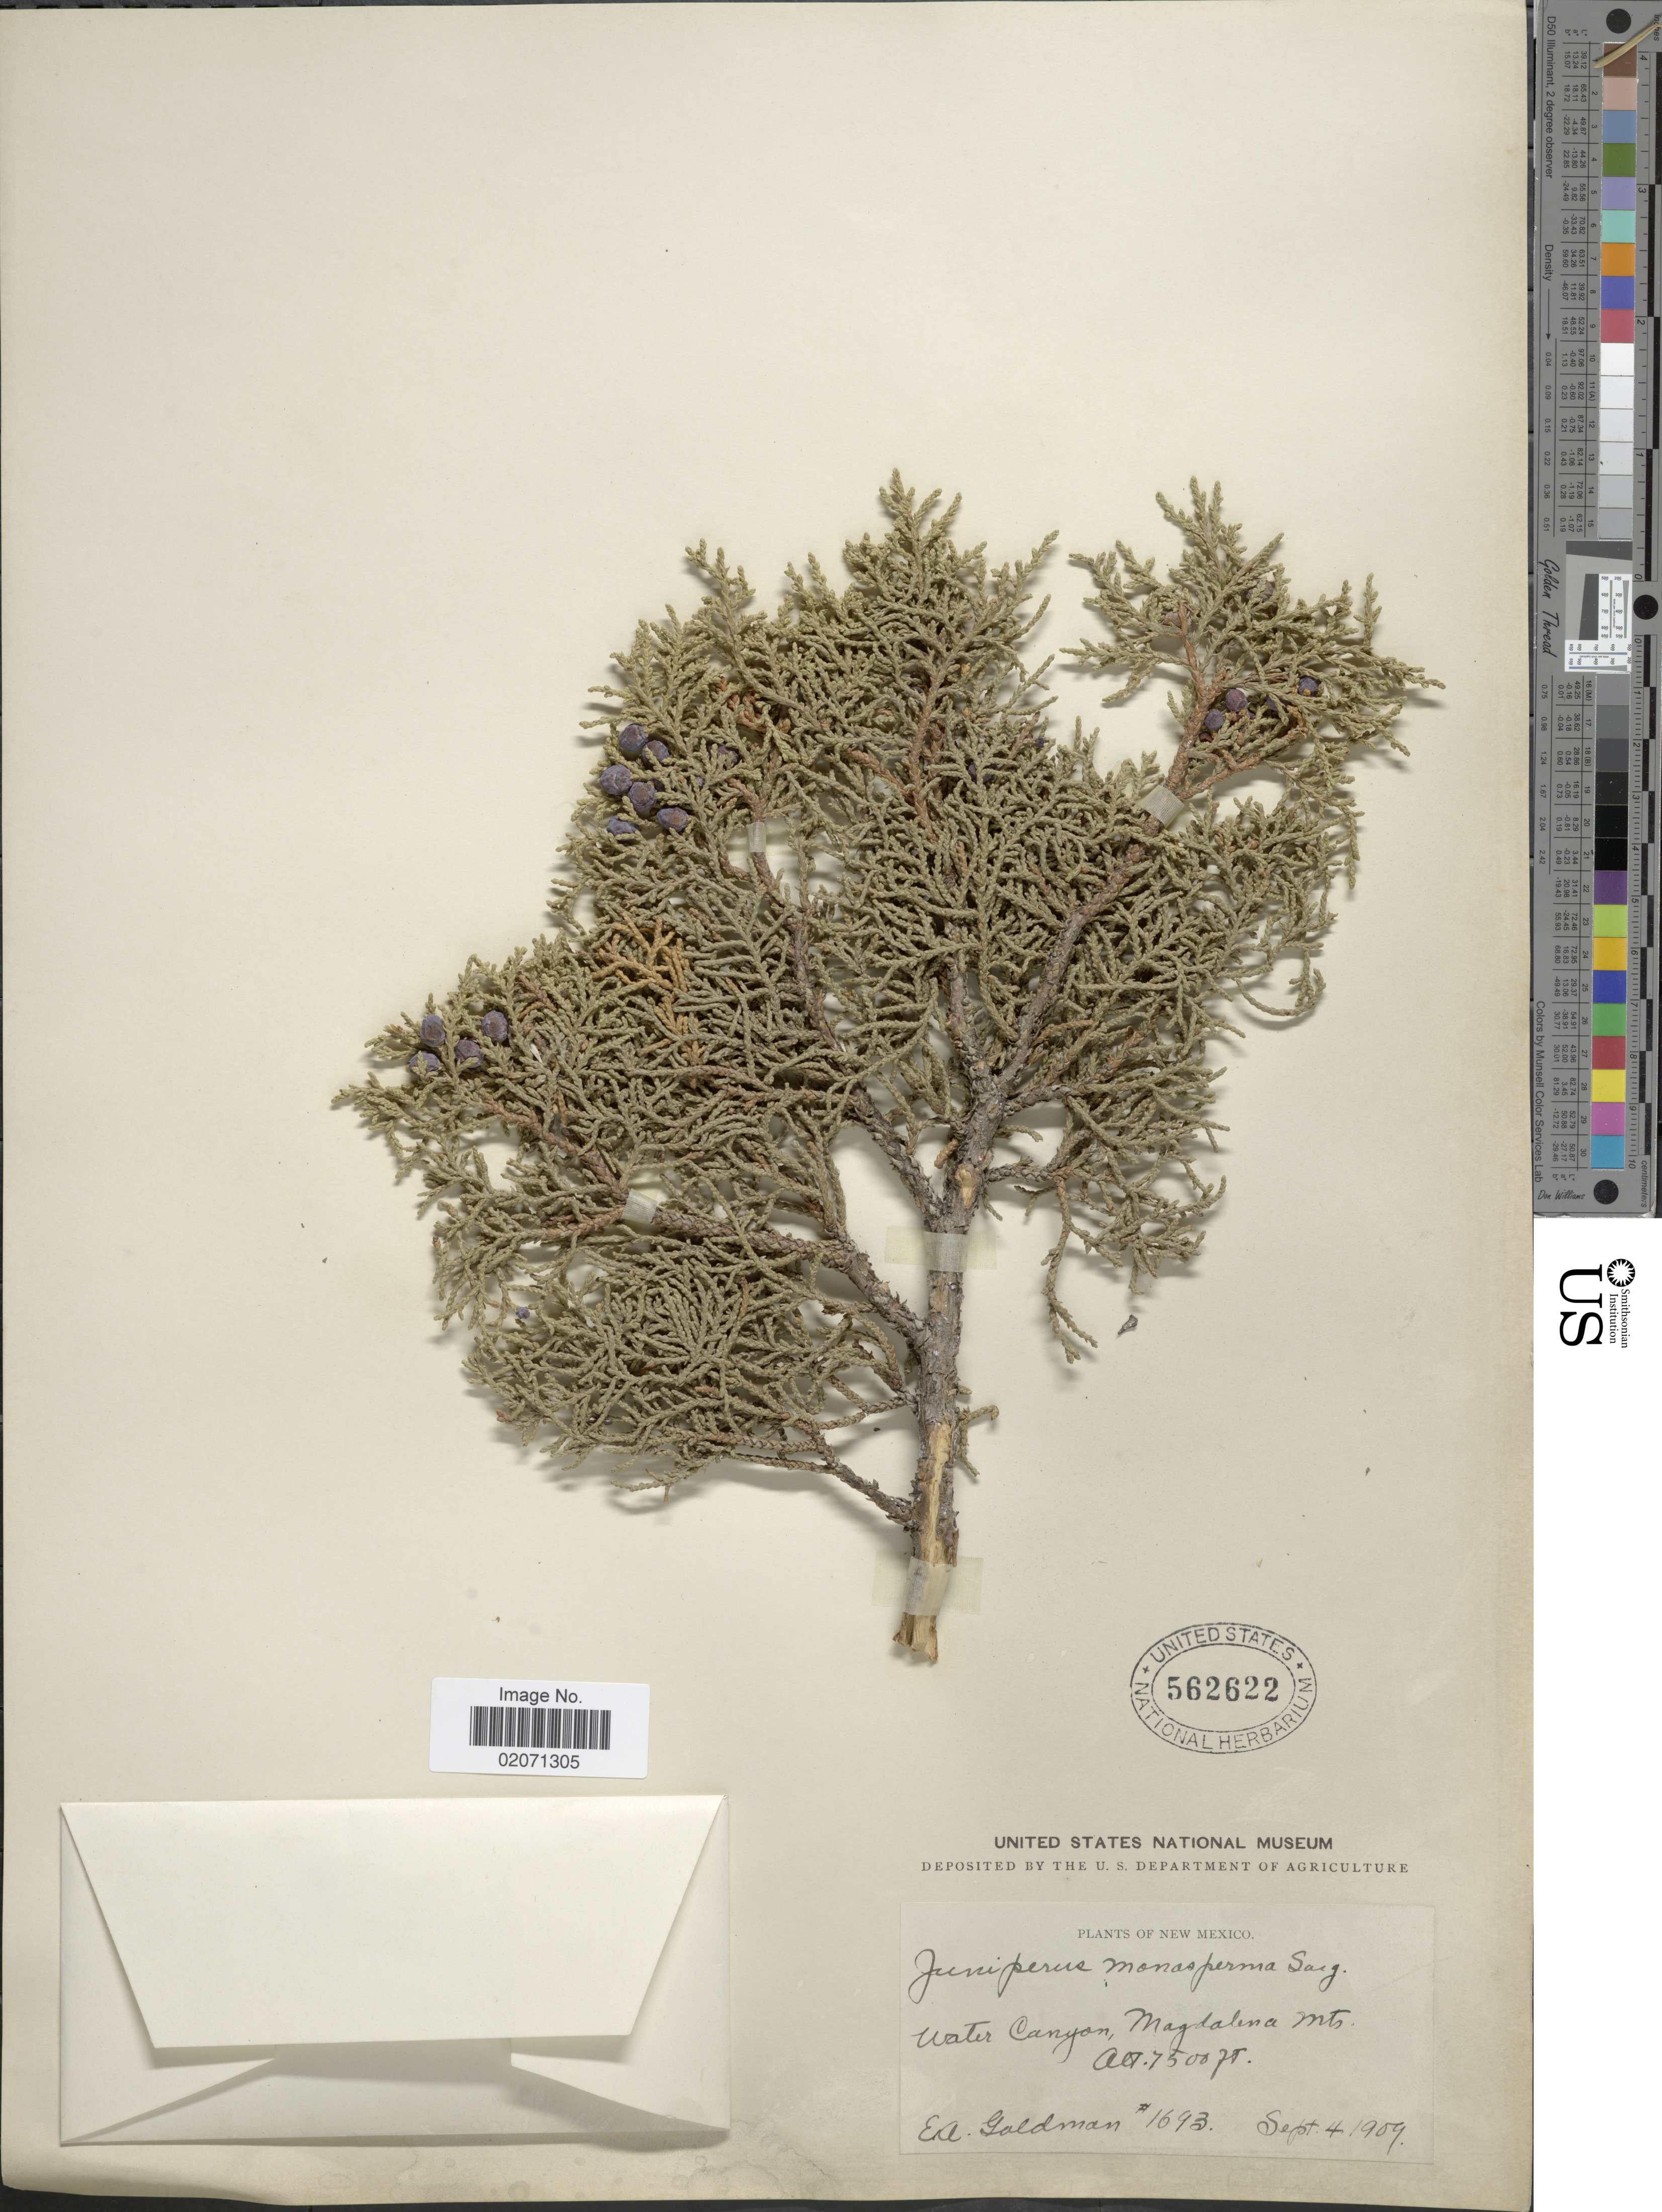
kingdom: Plantae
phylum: Tracheophyta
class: Pinopsida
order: Pinales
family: Cupressaceae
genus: Juniperus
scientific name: Juniperus monosperma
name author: (Engelm.) Sarg.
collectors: E. A. Goldman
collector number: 1693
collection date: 1909-09-04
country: United States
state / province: New Mexico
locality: Water Canyon, Magdalena Mts.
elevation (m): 2286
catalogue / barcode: US 562622